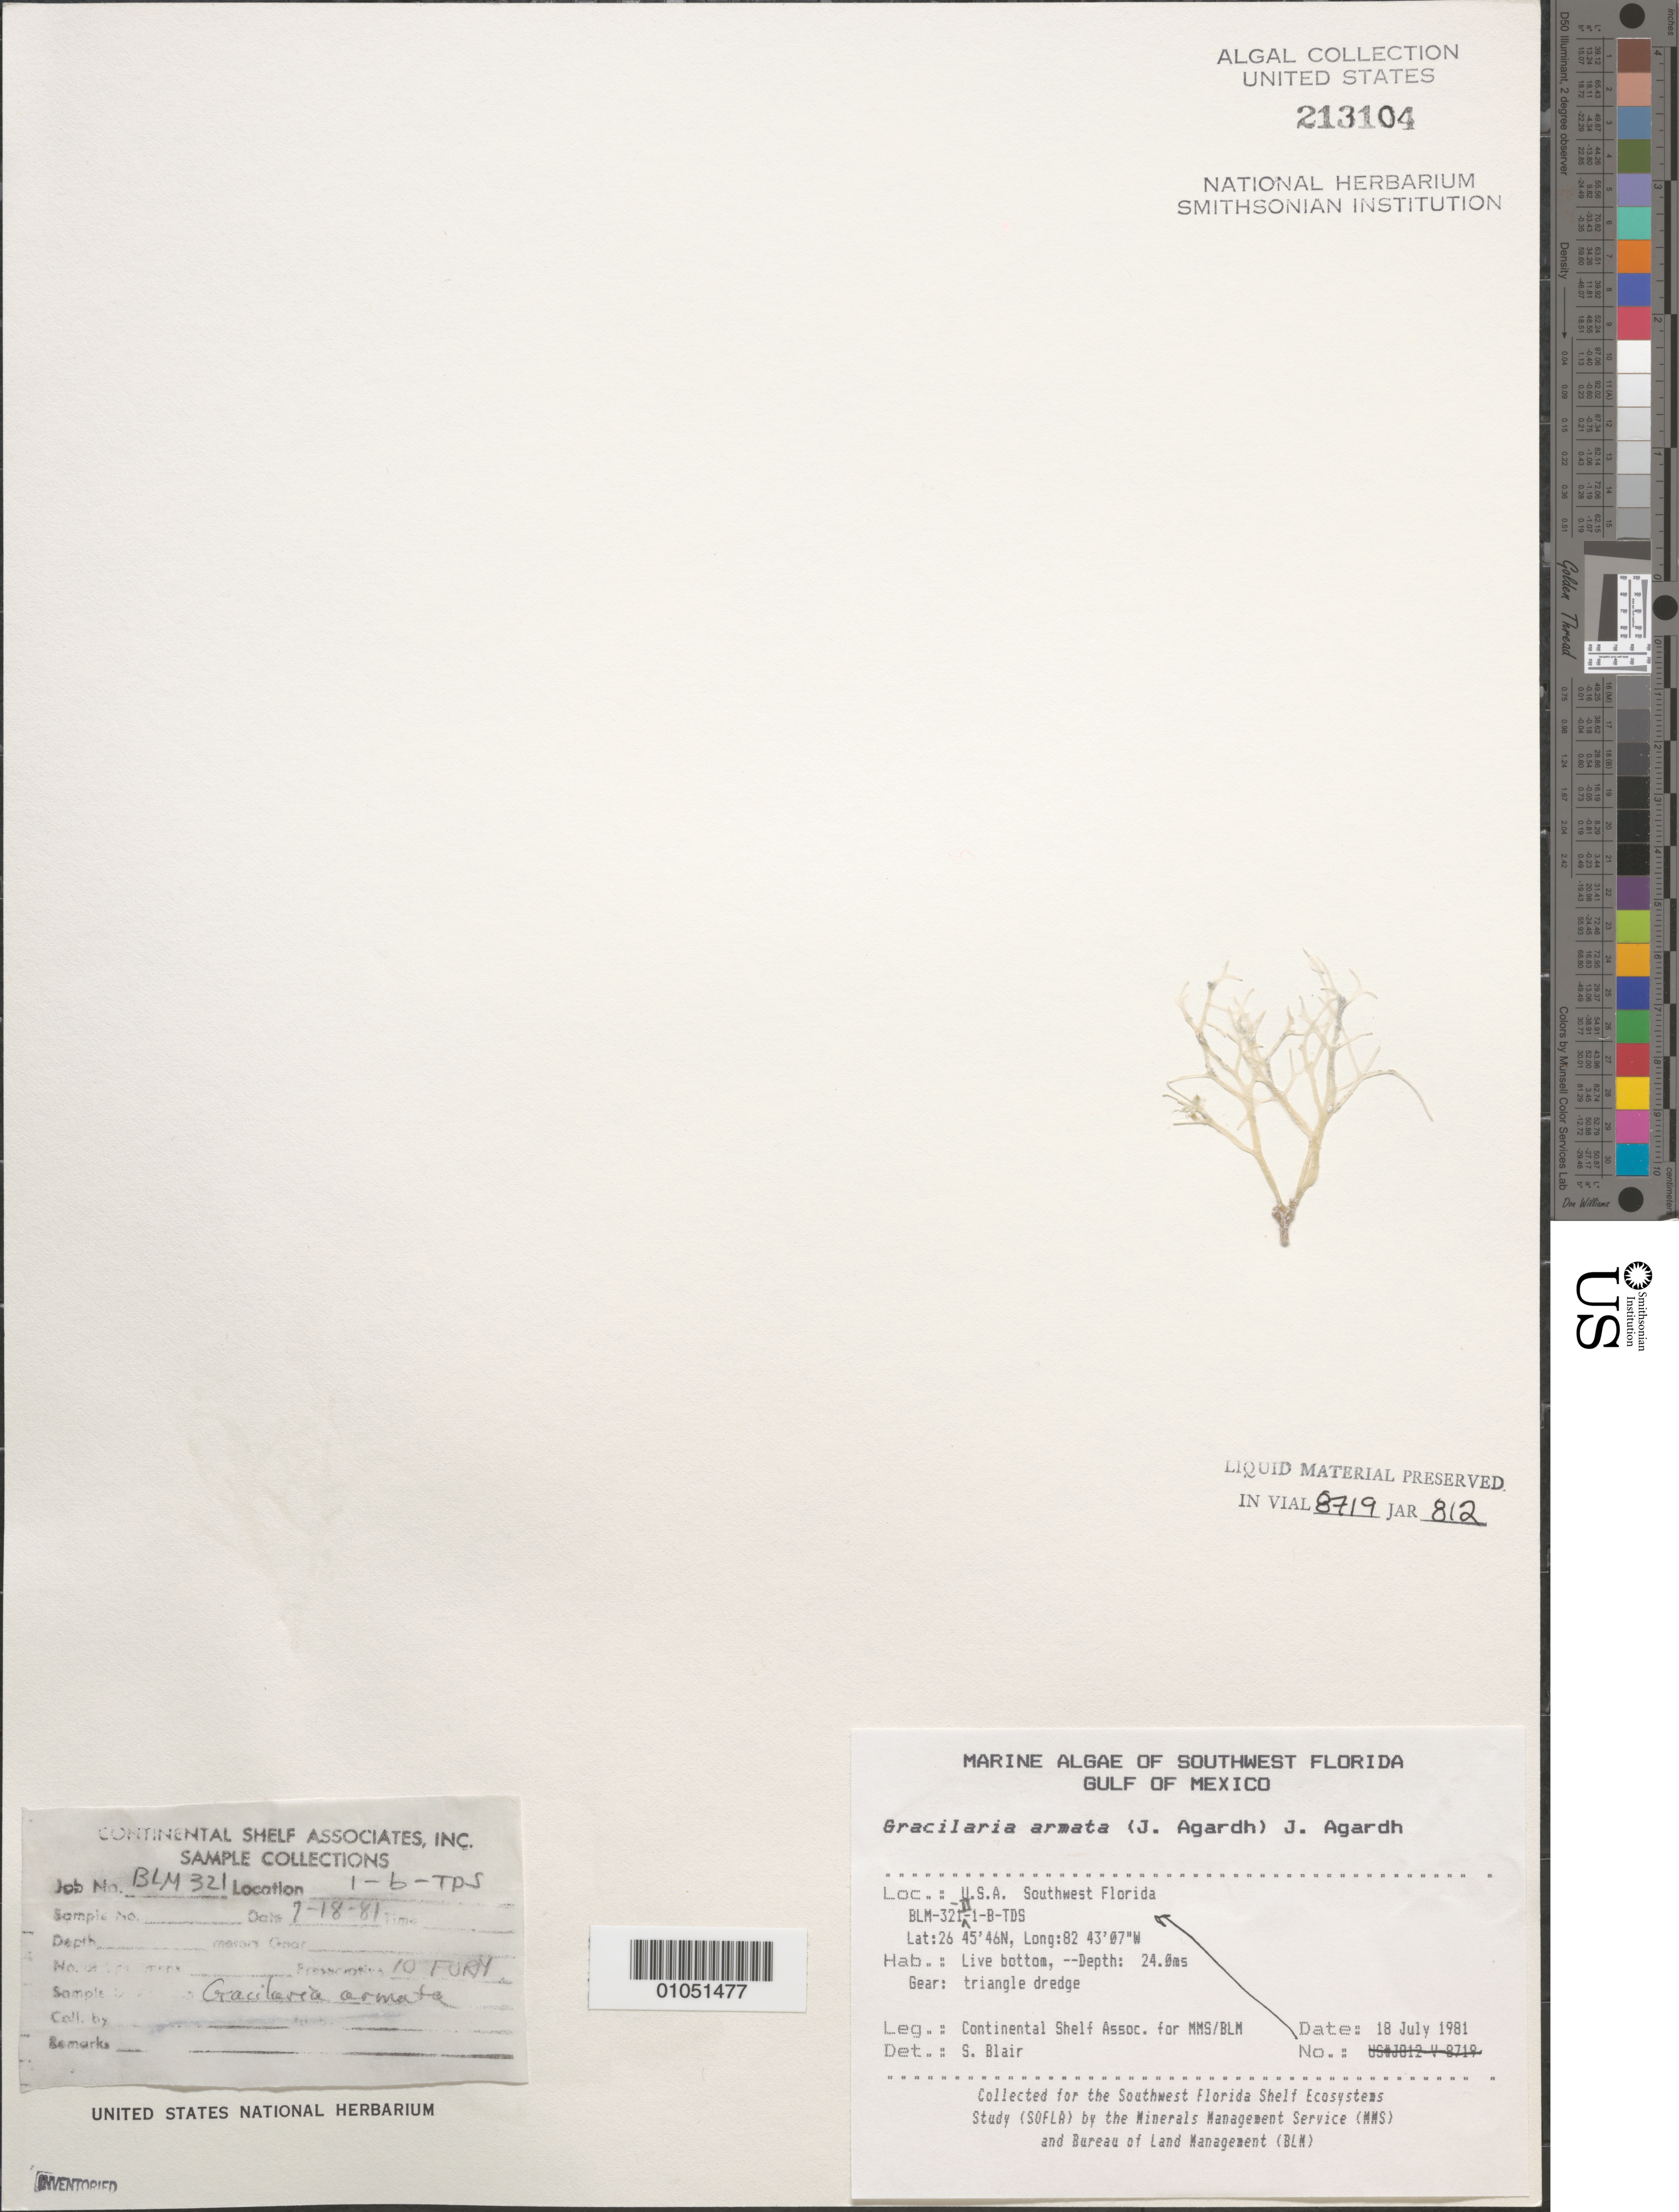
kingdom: Plantae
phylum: Rhodophyta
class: Florideophyceae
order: Gracilariales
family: Gracilariaceae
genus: Gracilaria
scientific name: Gracilaria armata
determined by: Blair, S. M.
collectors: Continental Shelf Associates for the MMS/BLM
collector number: BLM-321-II-1-B-TDS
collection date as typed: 18 Jul 1981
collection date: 1981-07-18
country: United States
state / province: Florida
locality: Gulf of Mexico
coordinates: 26 45'46"N, 82 43'07"W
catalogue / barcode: US 213104